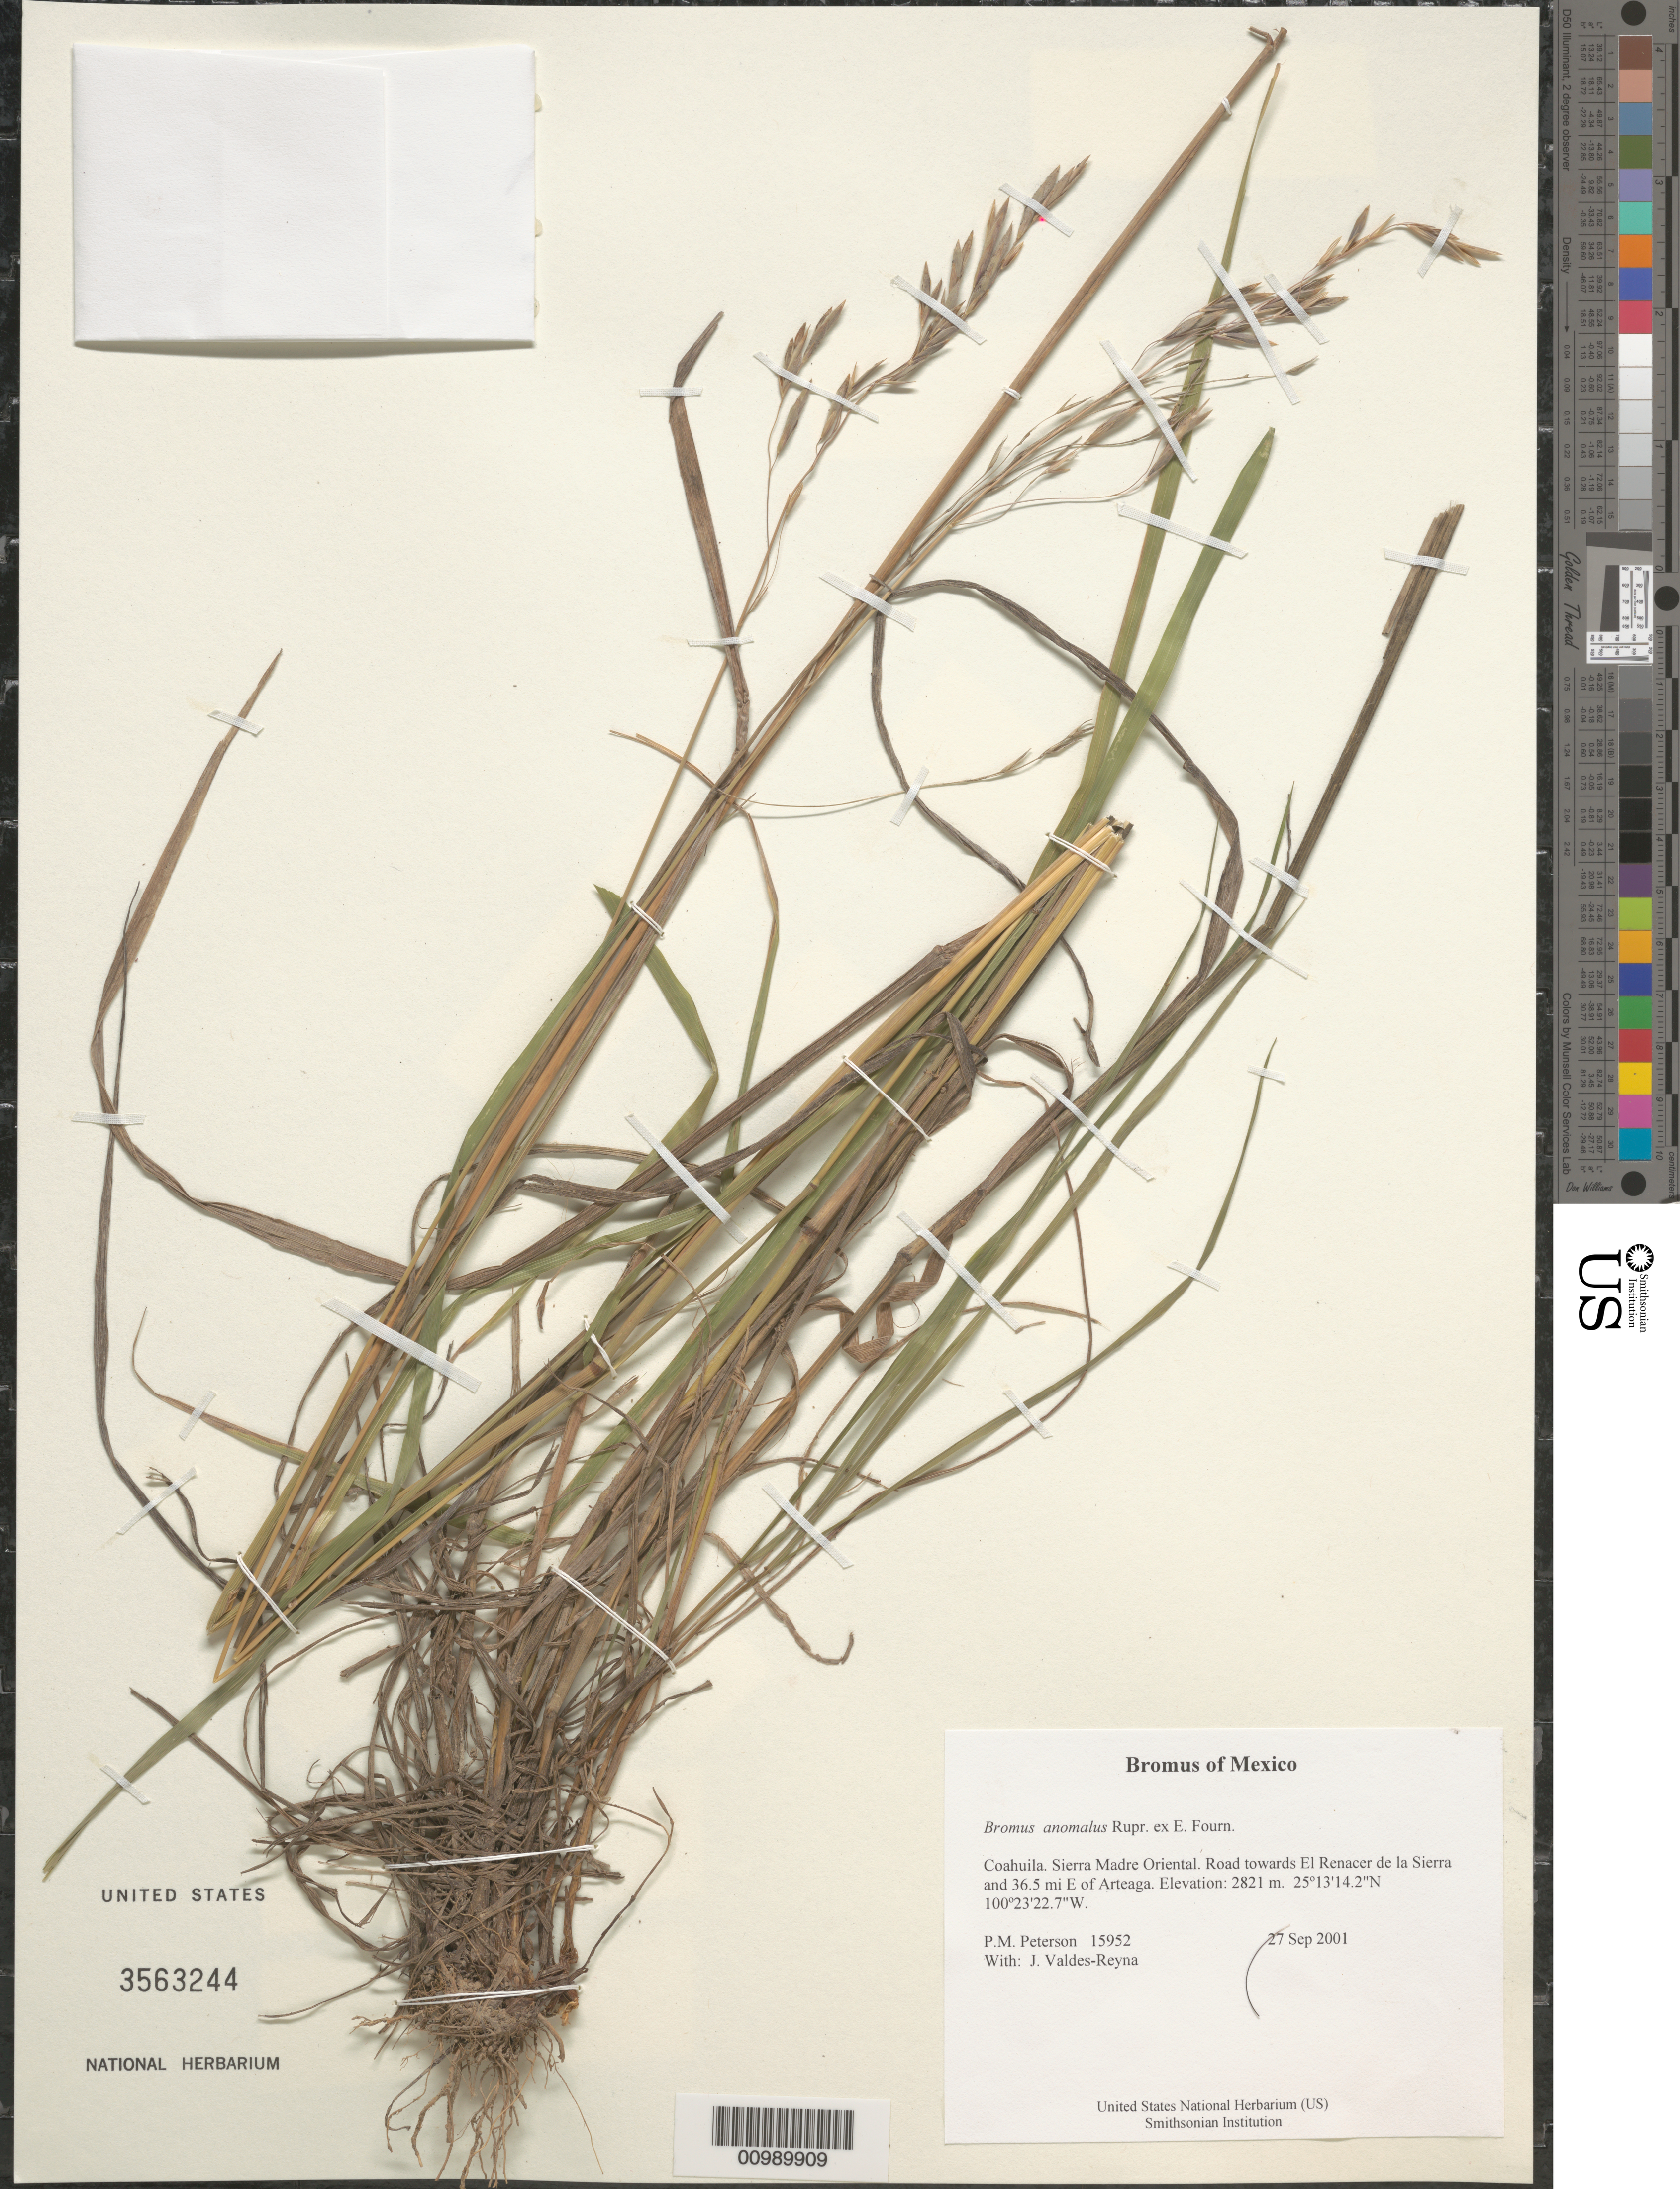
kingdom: Plantae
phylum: Tracheophyta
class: Liliopsida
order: Poales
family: Poaceae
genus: Bromus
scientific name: Bromus anomalus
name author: Rupr. ex E. Fourn.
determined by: Saarela, J. M., (CAN), Canadian Museum of Nature (CANADA)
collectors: P. M. Peterson & J. Valdés-Reyna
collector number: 15952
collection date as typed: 27 Sep 2001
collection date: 2001-09-27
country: Mexico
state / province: Coahuila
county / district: Sierra Madre Oriental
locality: Road towards El Renacer de la Sierra and 36.5 mi E of Arteaga.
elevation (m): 2821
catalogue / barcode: US 3563244